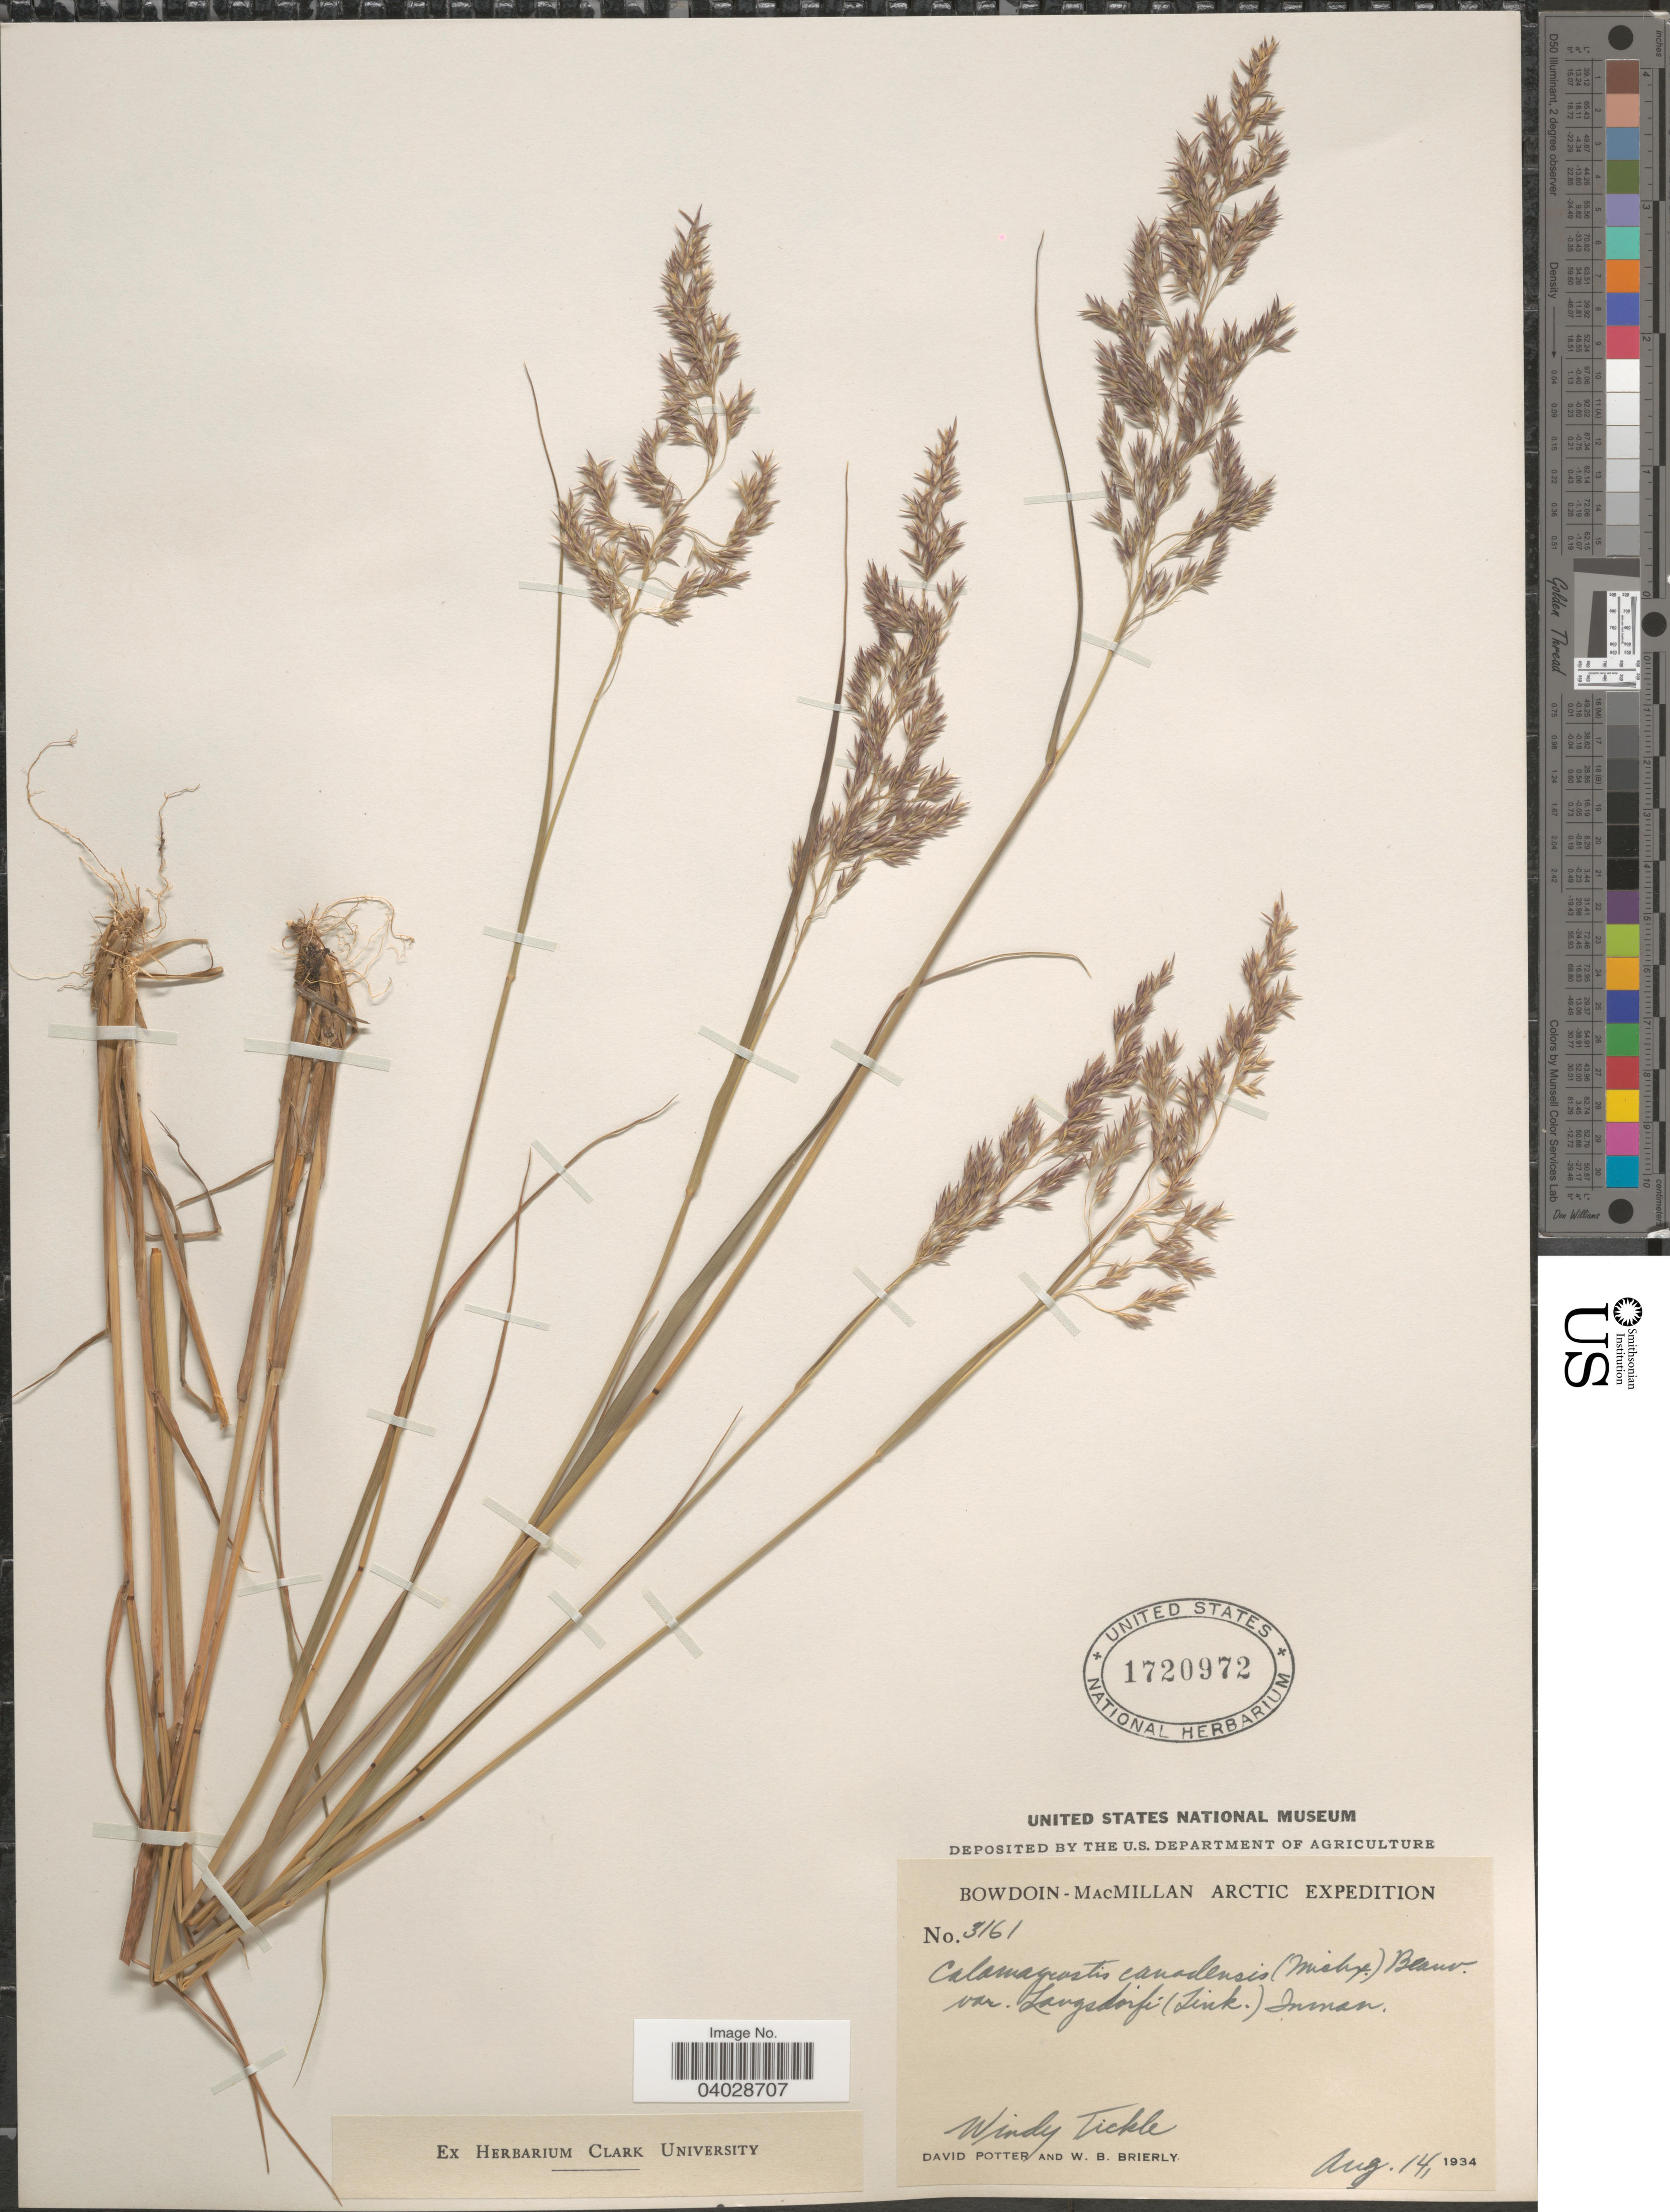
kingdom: Plantae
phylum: Tracheophyta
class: Liliopsida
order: Poales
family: Poaceae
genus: Calamagrostis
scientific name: Calamagrostis canadensis var. langsdorffii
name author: (Link) Inman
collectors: D. Potter & W. Brierly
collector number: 3161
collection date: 1934-08-14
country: Canada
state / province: Newfoundland and Labrador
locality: Windy Tickle.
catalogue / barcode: US 1720972